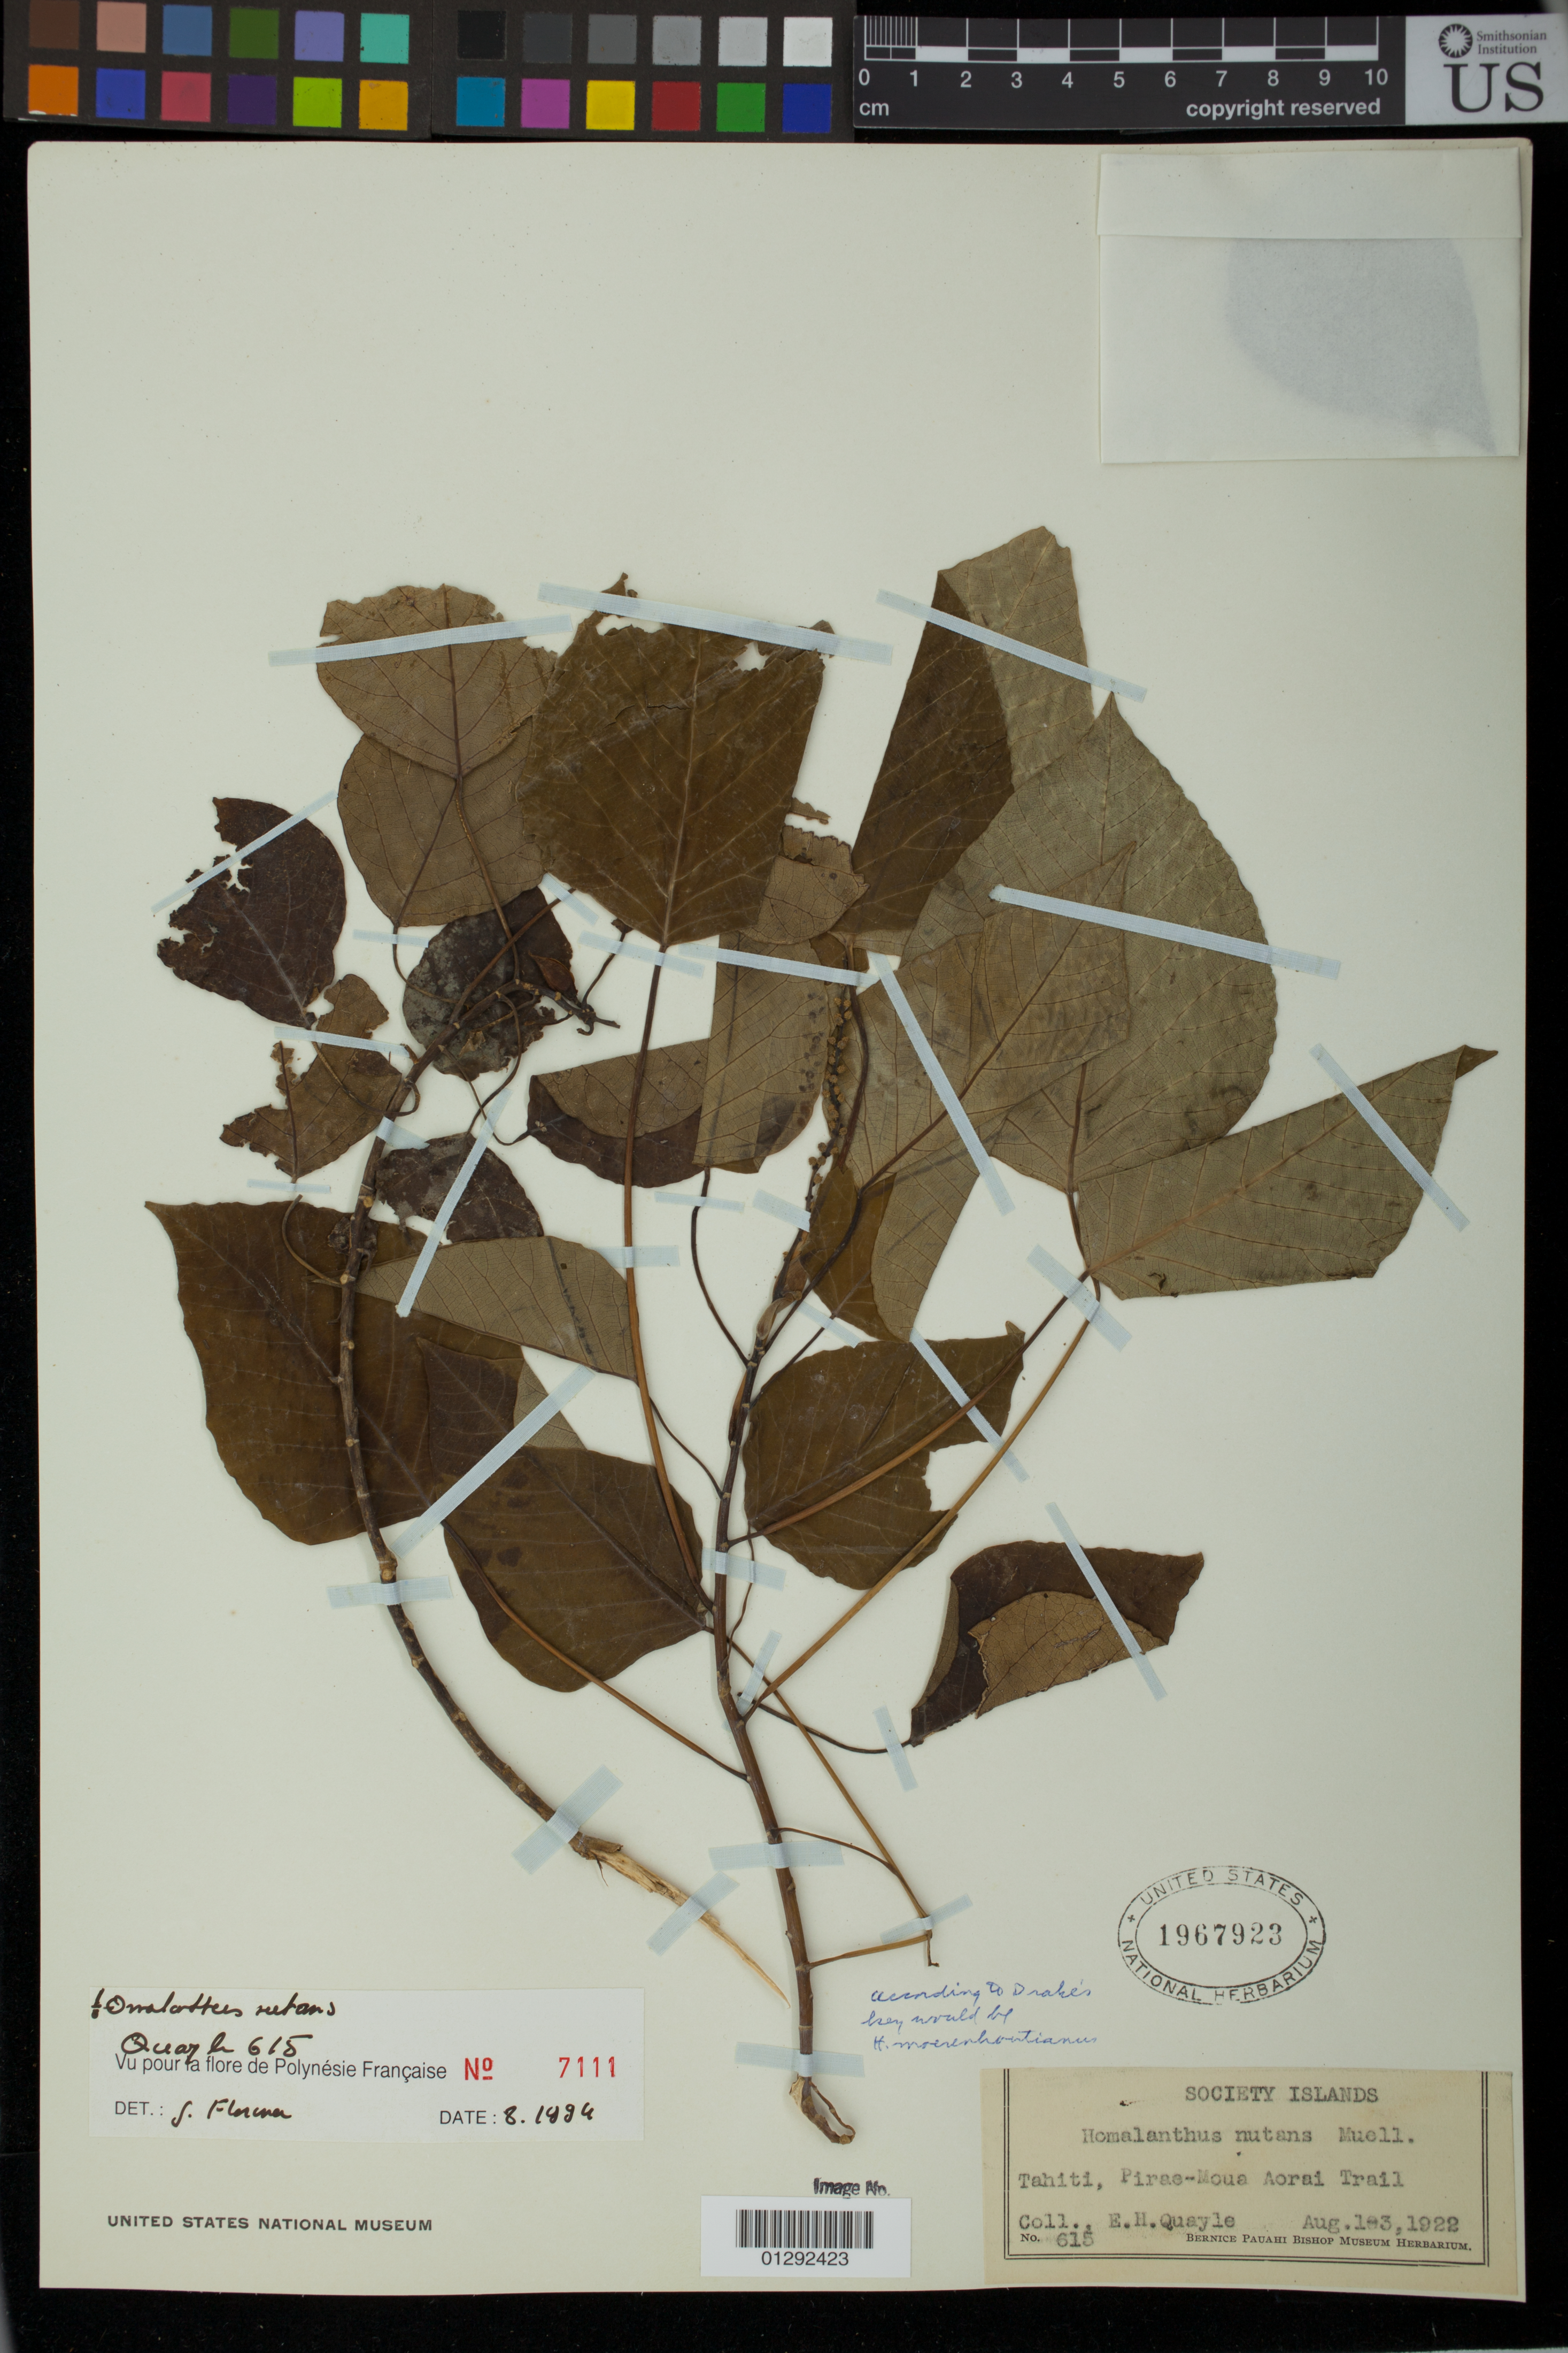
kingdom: Plantae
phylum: Tracheophyta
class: Magnoliopsida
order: Malpighiales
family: Euphorbiaceae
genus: Homalanthus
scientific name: Homalanthus nutans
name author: (G. Forst.) Guill.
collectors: E. Quayle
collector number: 615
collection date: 1922-08-01/1922-08-03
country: French Polynesia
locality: Society Islands, Tahiti, Pirae-Moua Aorai Trail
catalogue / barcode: US 1967923